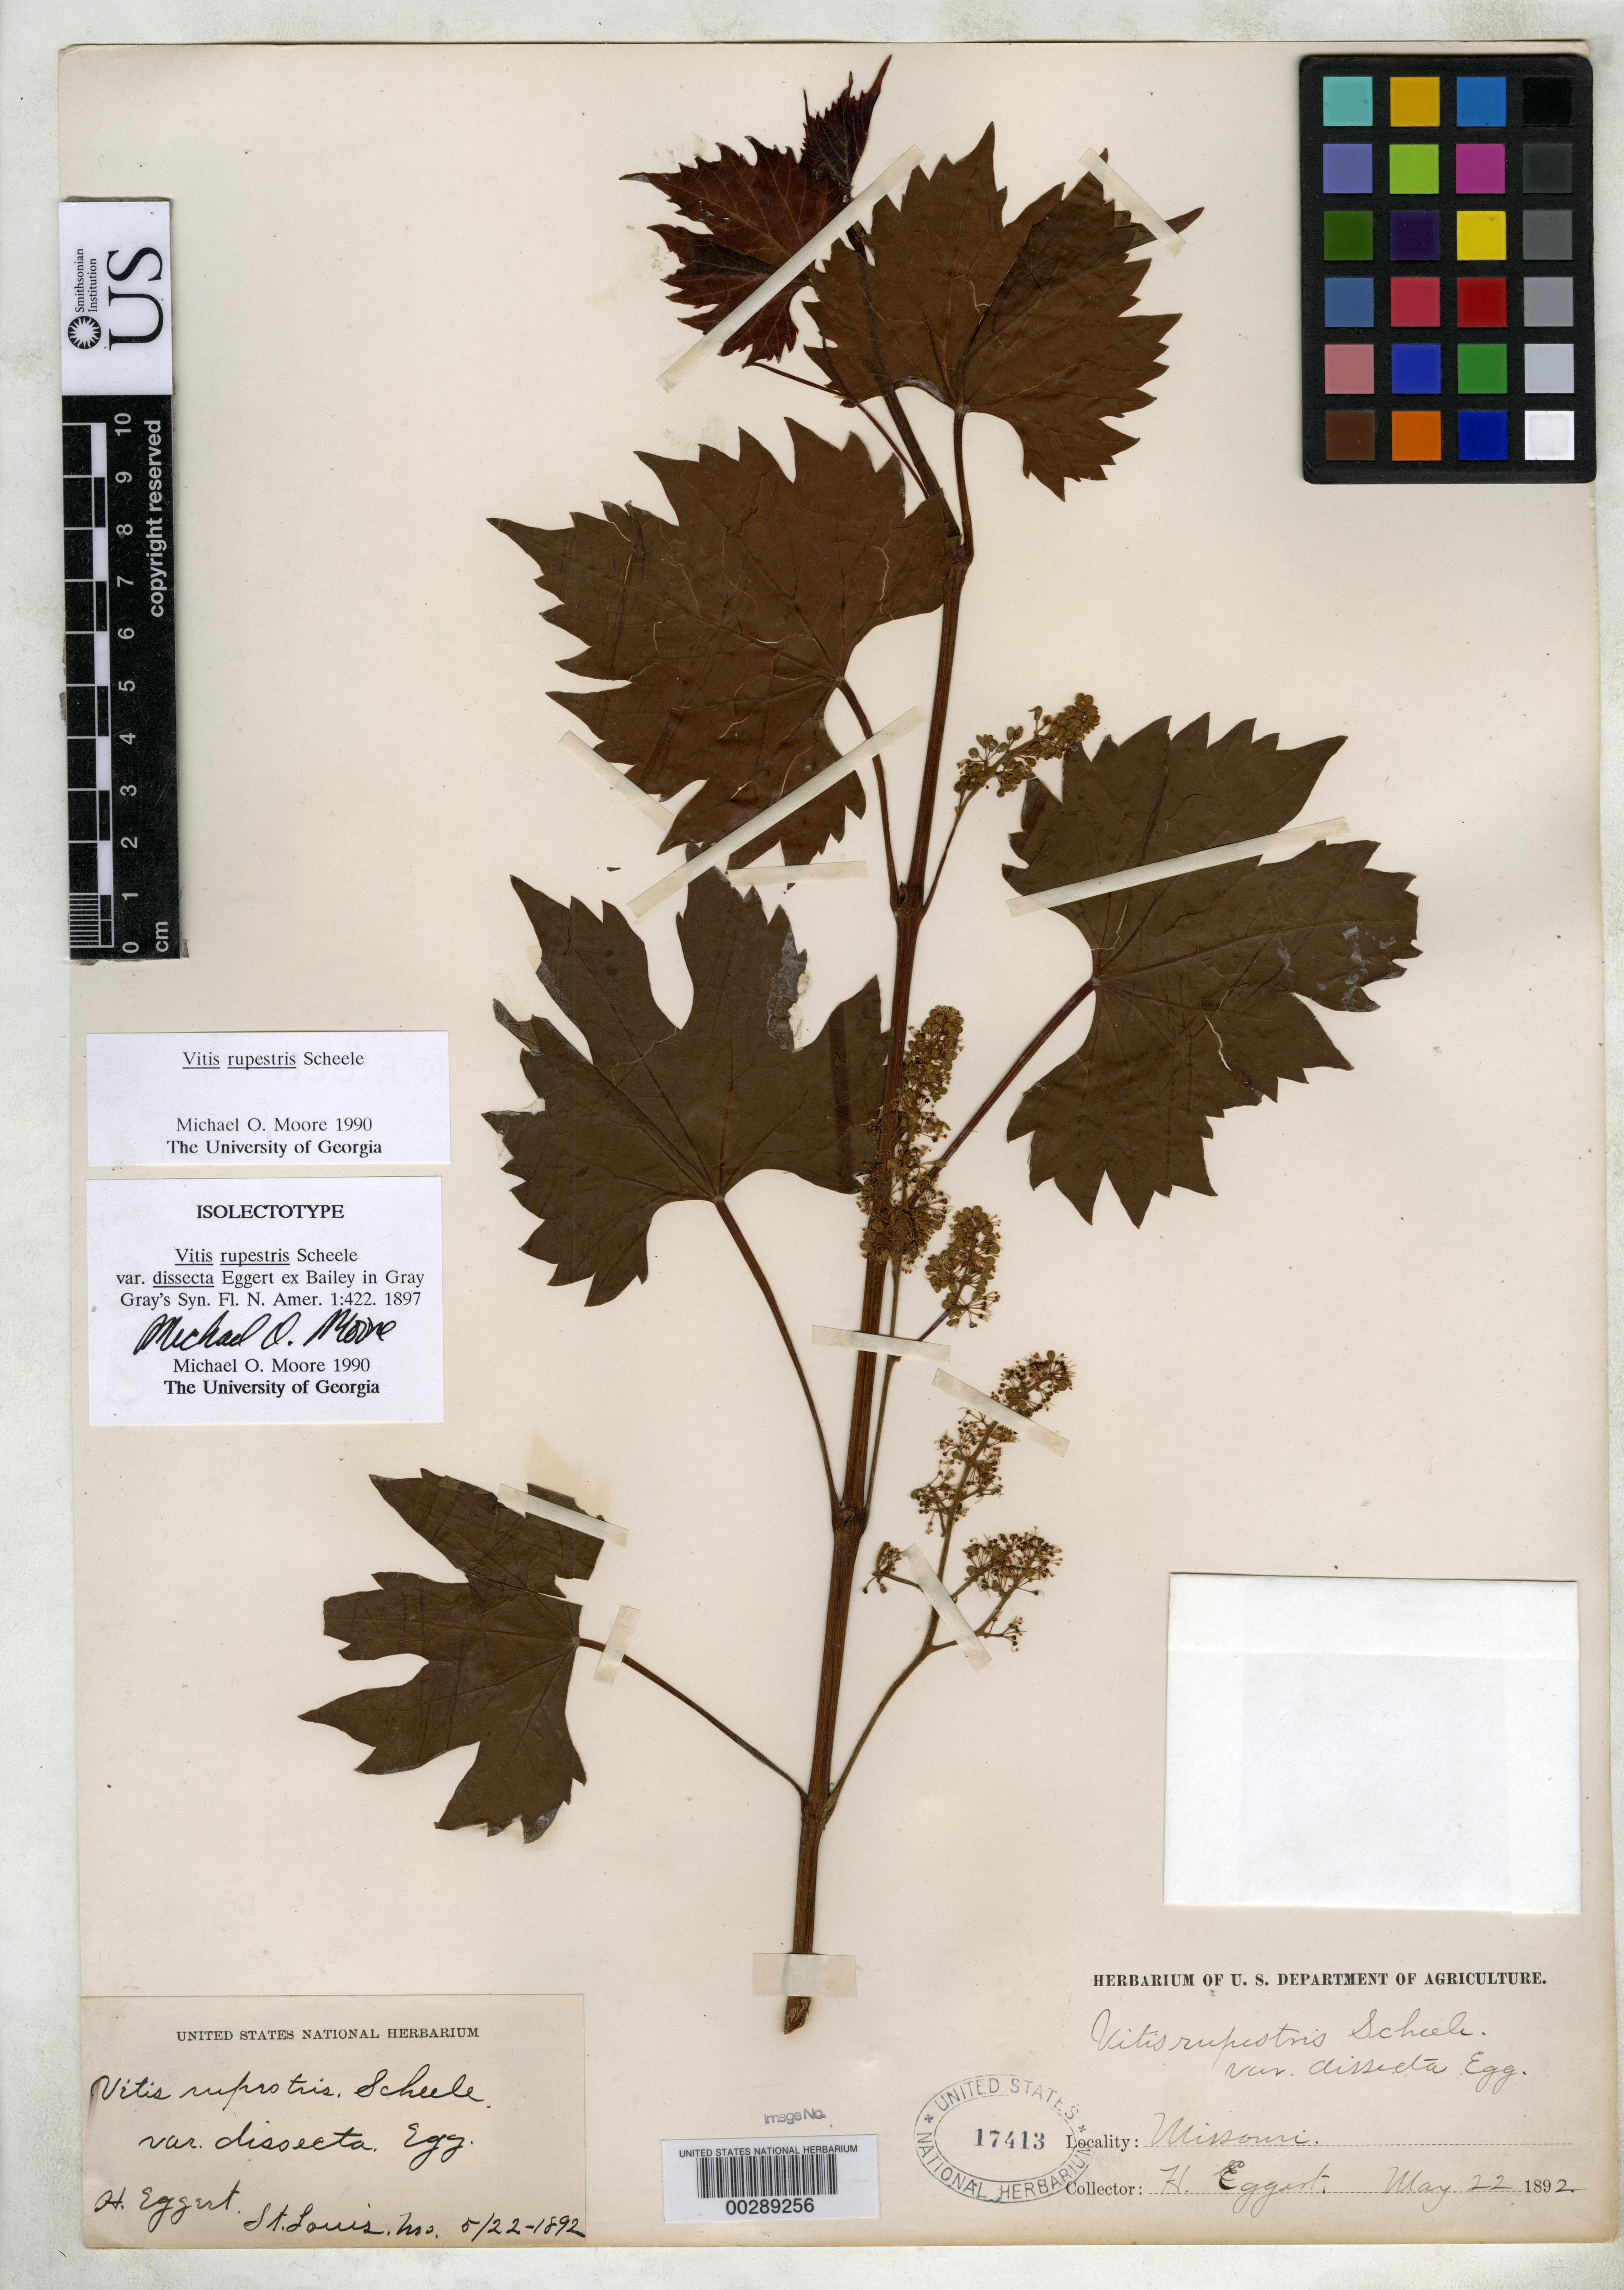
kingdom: Plantae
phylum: Tracheophyta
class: Magnoliopsida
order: Vitales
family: Vitaceae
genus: Vitis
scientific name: Vitis rupestris var. dissecta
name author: Eggert ex L.H. Bailey in A. Gray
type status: Isolectotype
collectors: H. Eggert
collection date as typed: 22 May 1892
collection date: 1892-05-22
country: United States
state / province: Missouri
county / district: Saint Louis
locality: St. Louis.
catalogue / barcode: US 17413